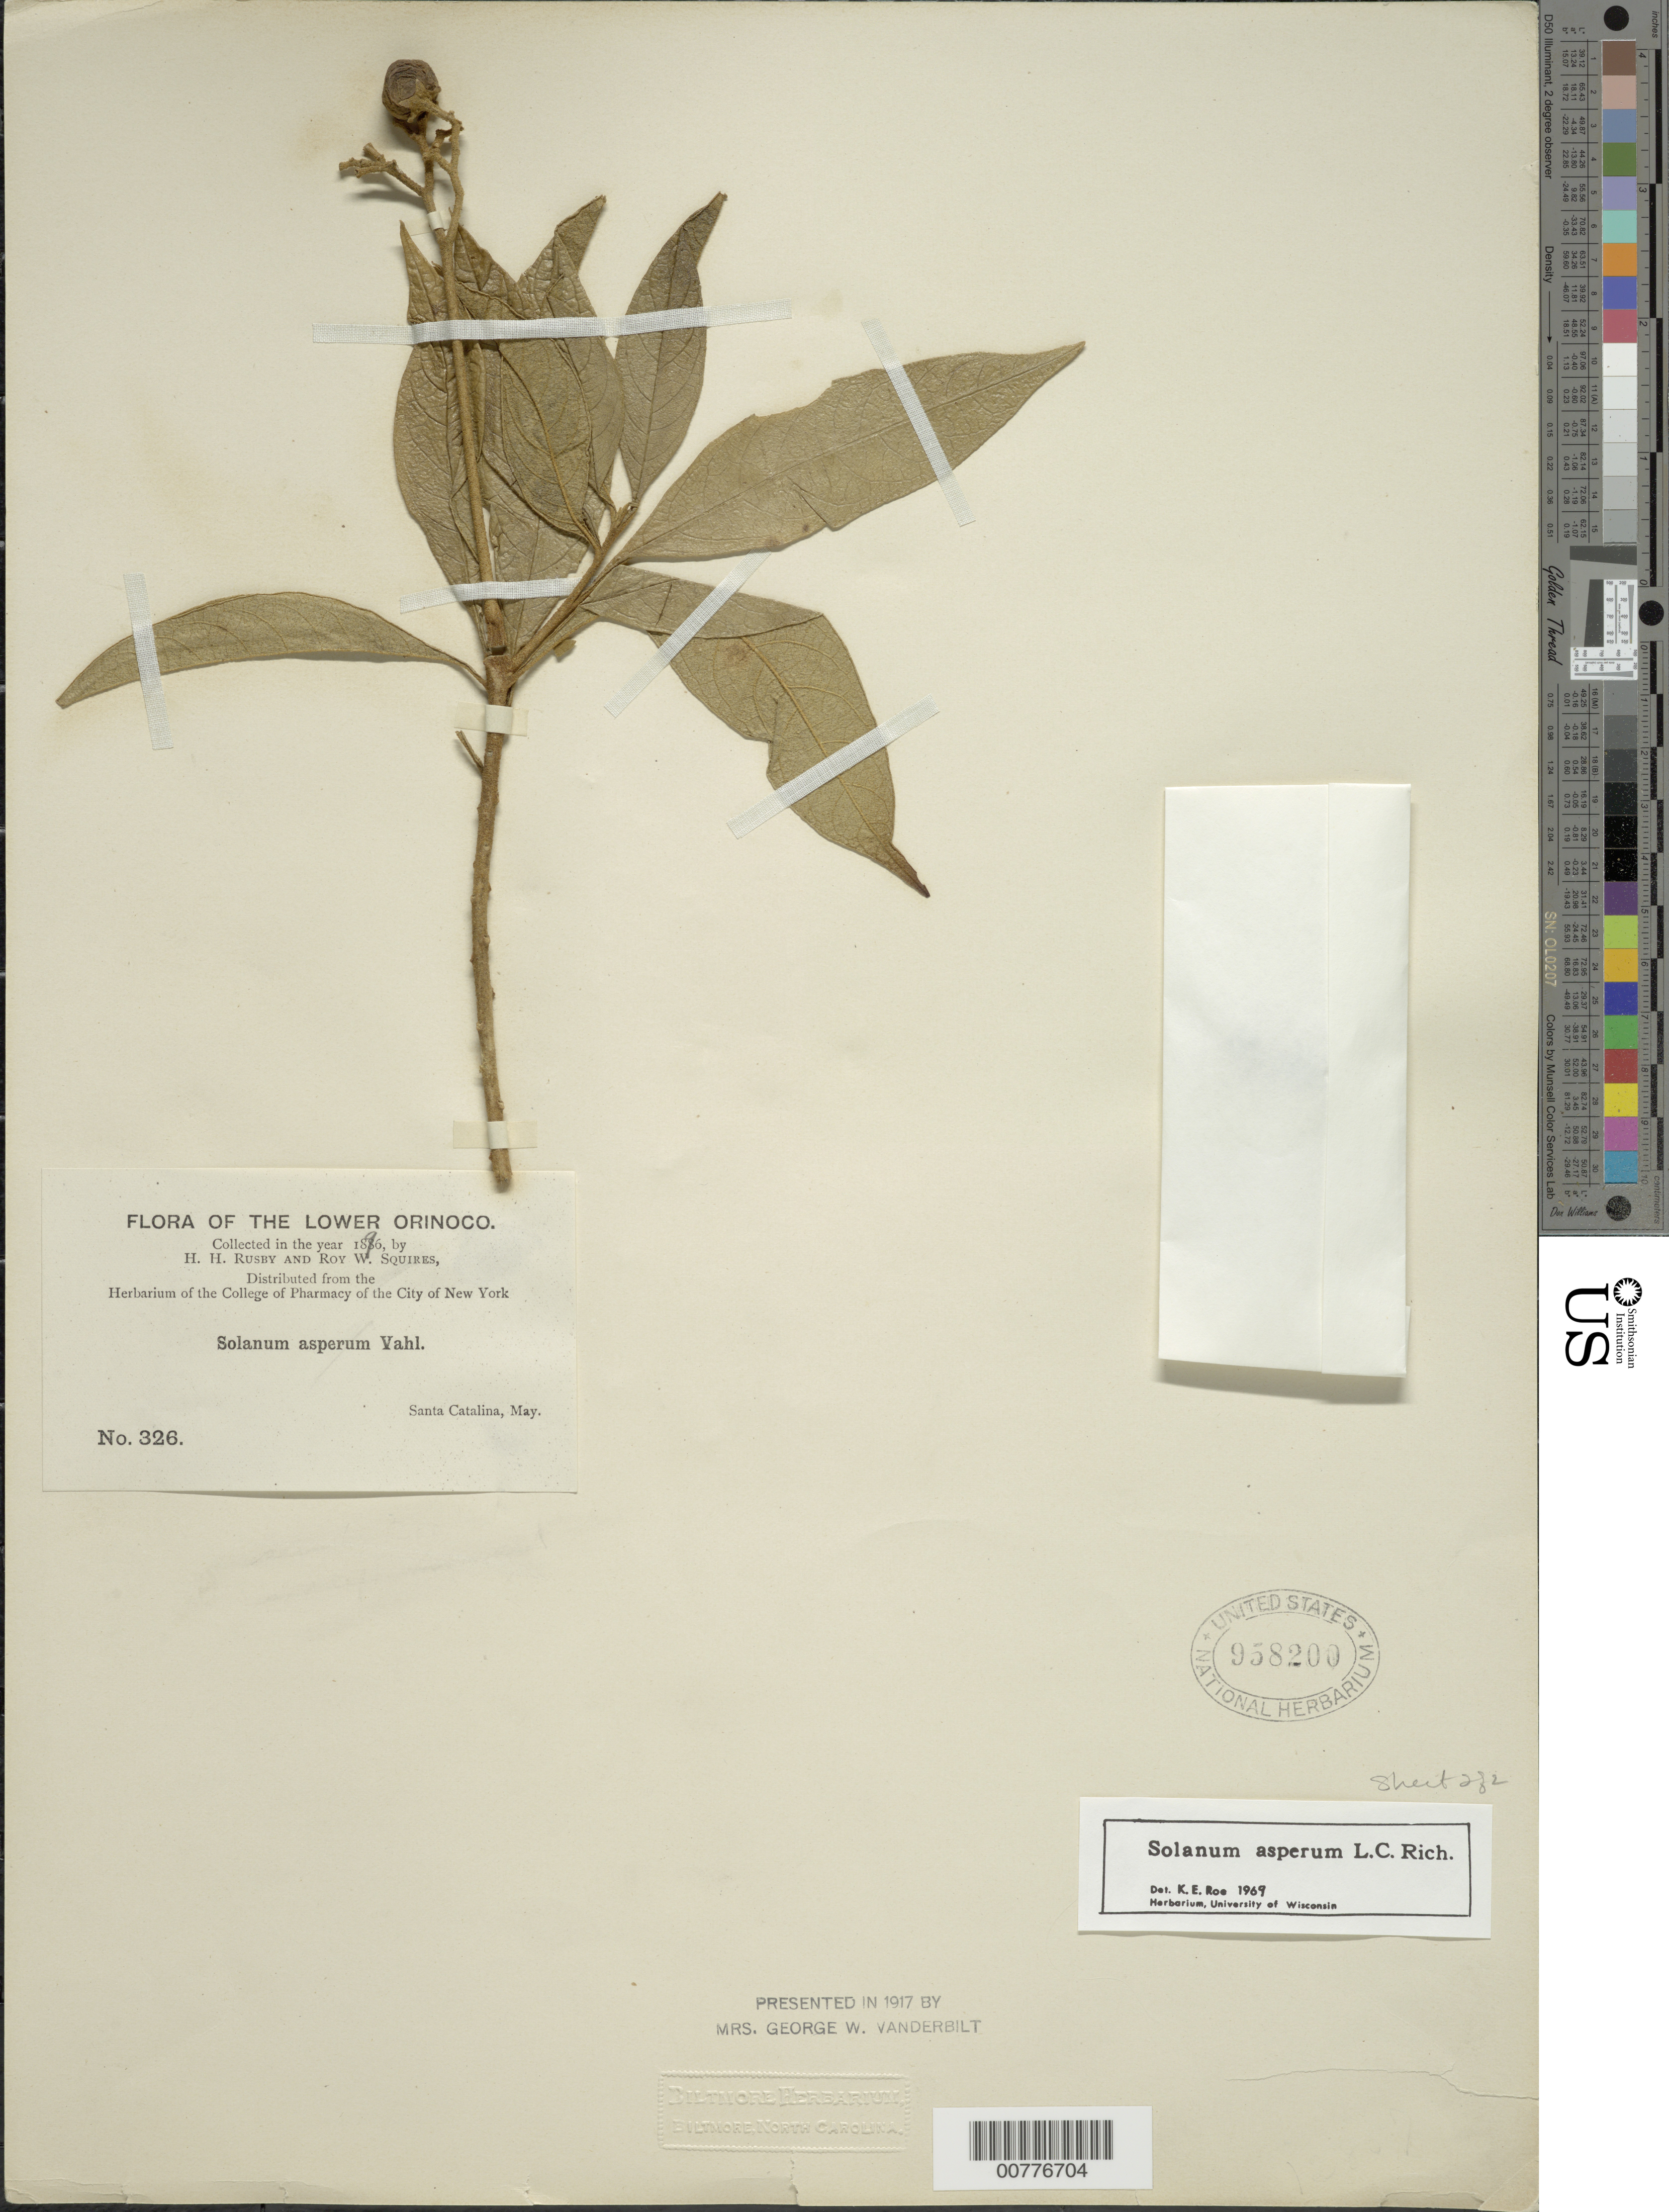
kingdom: Plantae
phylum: Tracheophyta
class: Magnoliopsida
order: Solanales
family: Solanaceae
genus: Solanum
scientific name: Solanum asperum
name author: Rich.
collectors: H. H. Rusby & R. Squires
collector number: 326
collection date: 1896-05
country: United States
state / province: California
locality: The Lower Orinoco, Santa Catalina.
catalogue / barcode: US 958200